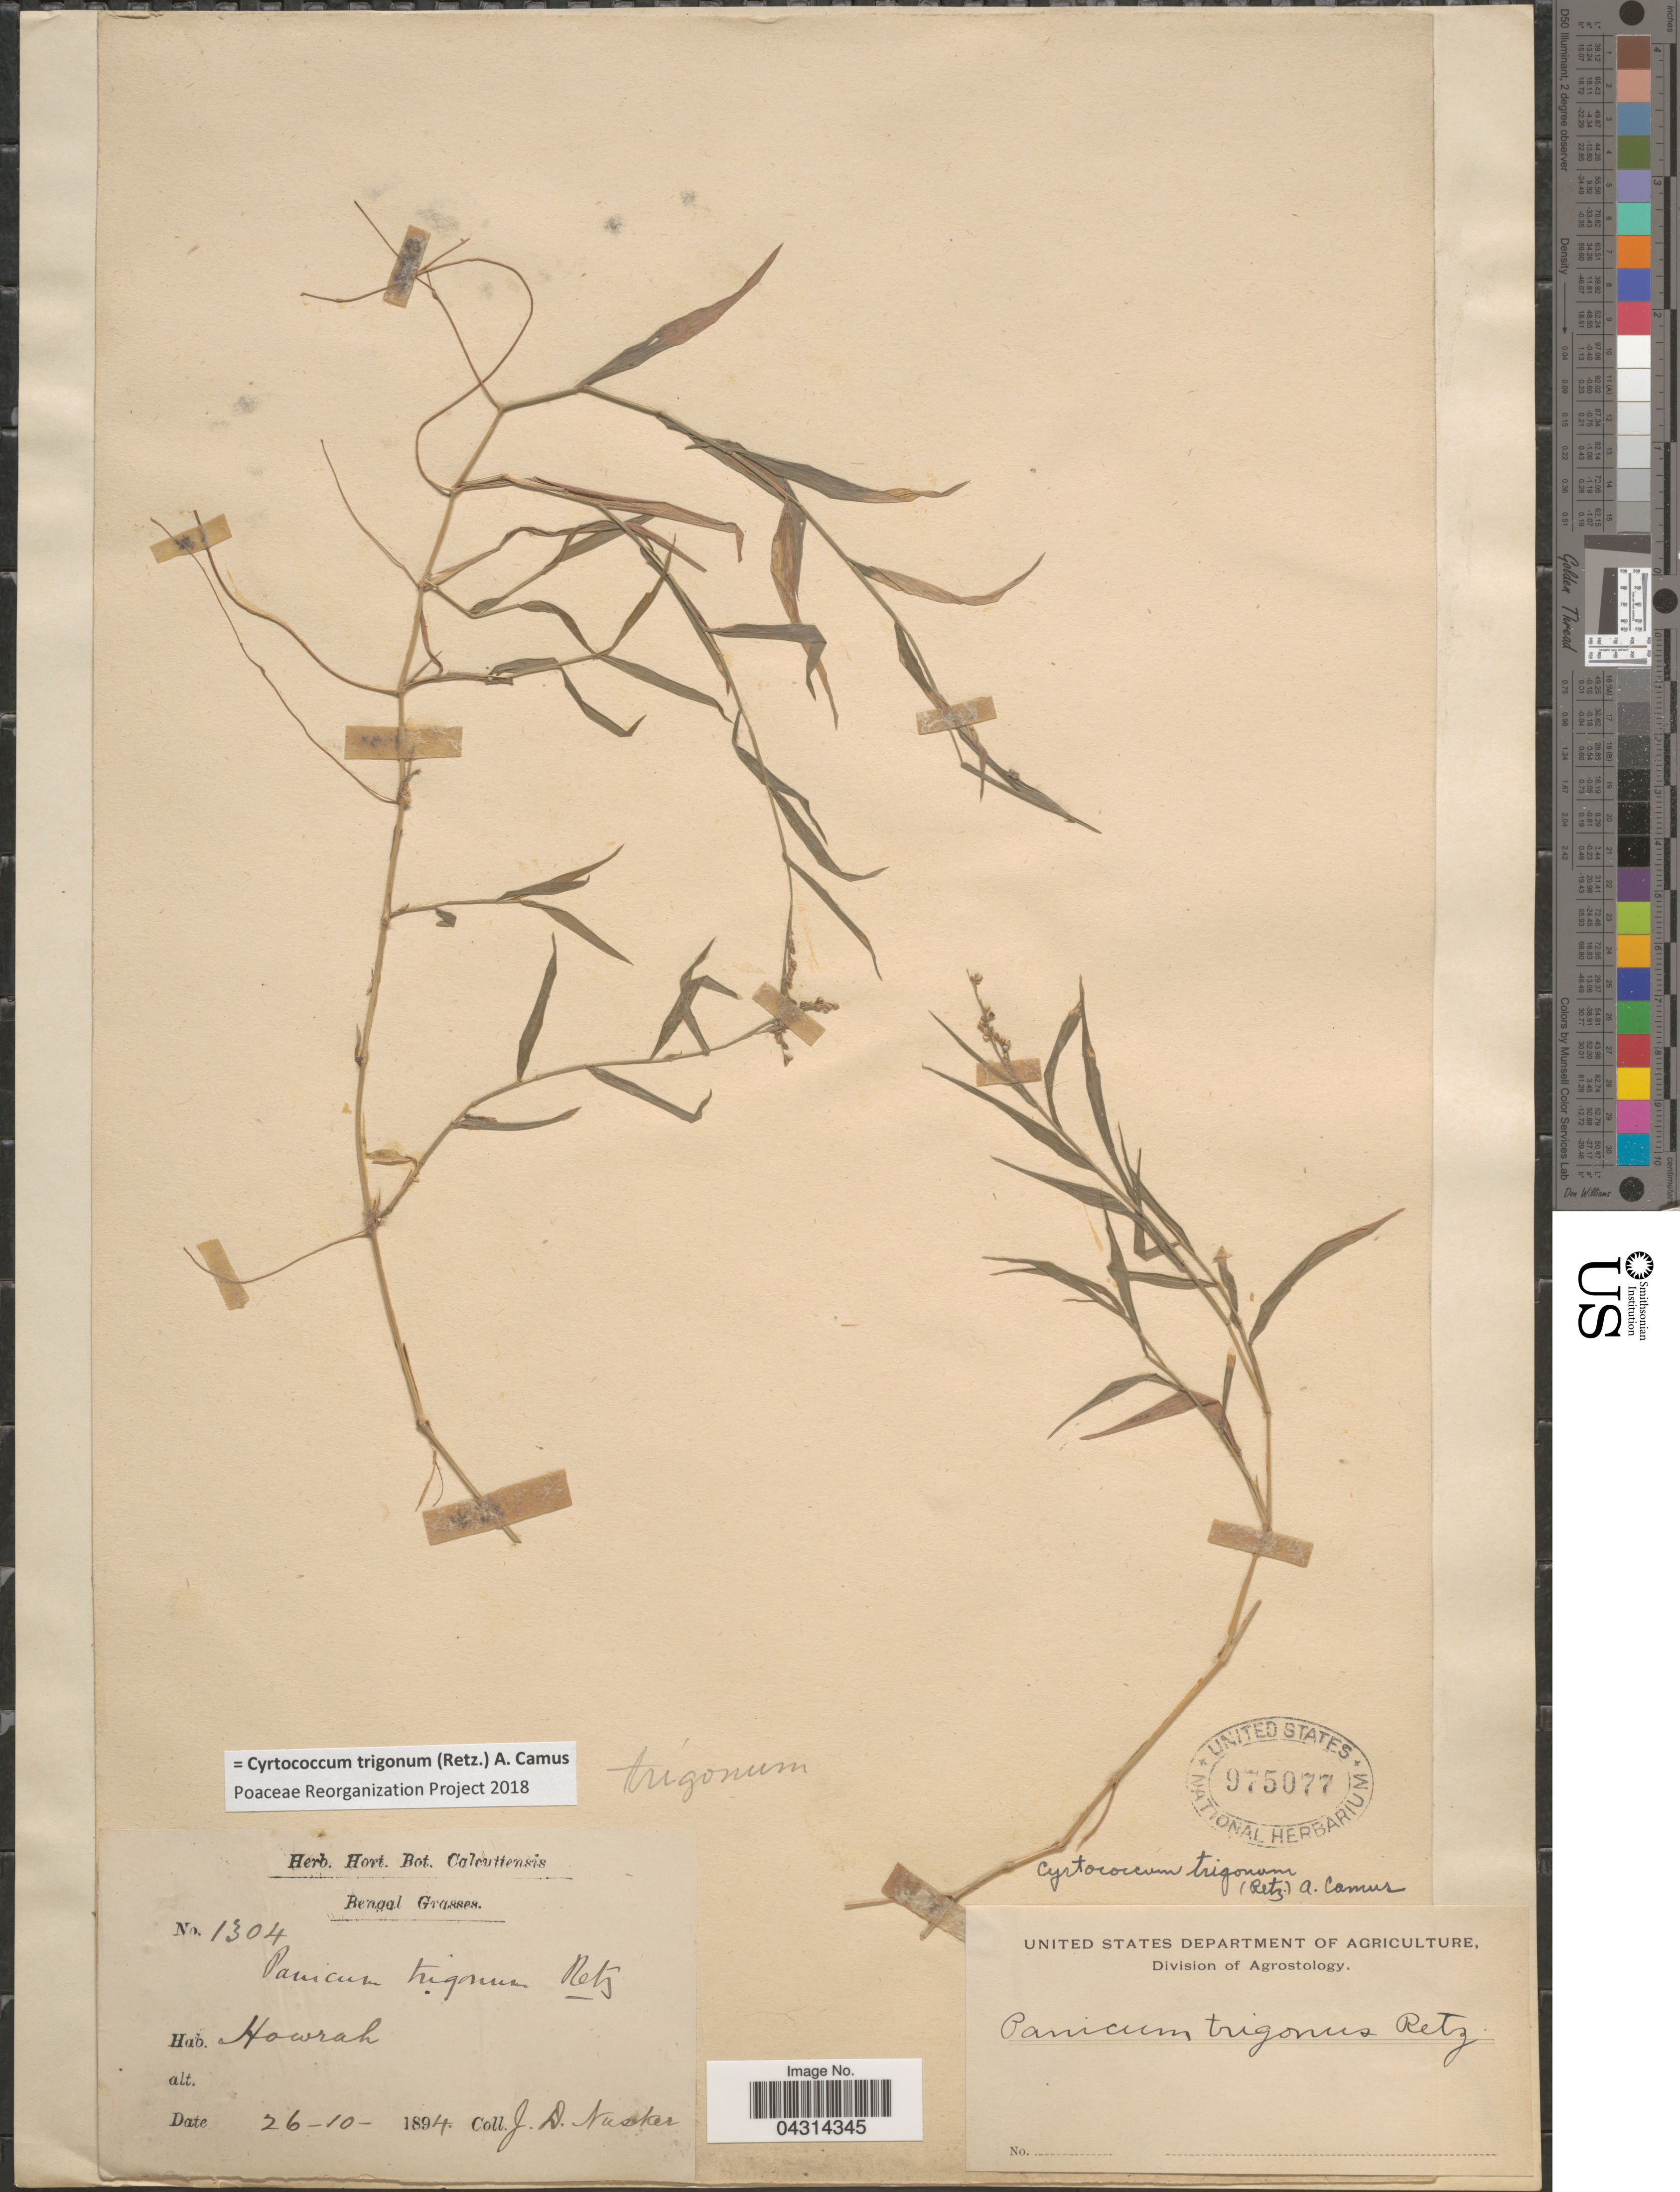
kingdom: Plantae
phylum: Tracheophyta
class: Liliopsida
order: Poales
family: Poaceae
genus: Cyrtococcum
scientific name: Cyrtococcum trigonum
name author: (Retz.) A. Camus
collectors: J. D. Nusker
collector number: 1304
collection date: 1894-10-26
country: India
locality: Bengal. Howrah.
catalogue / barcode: US 975077